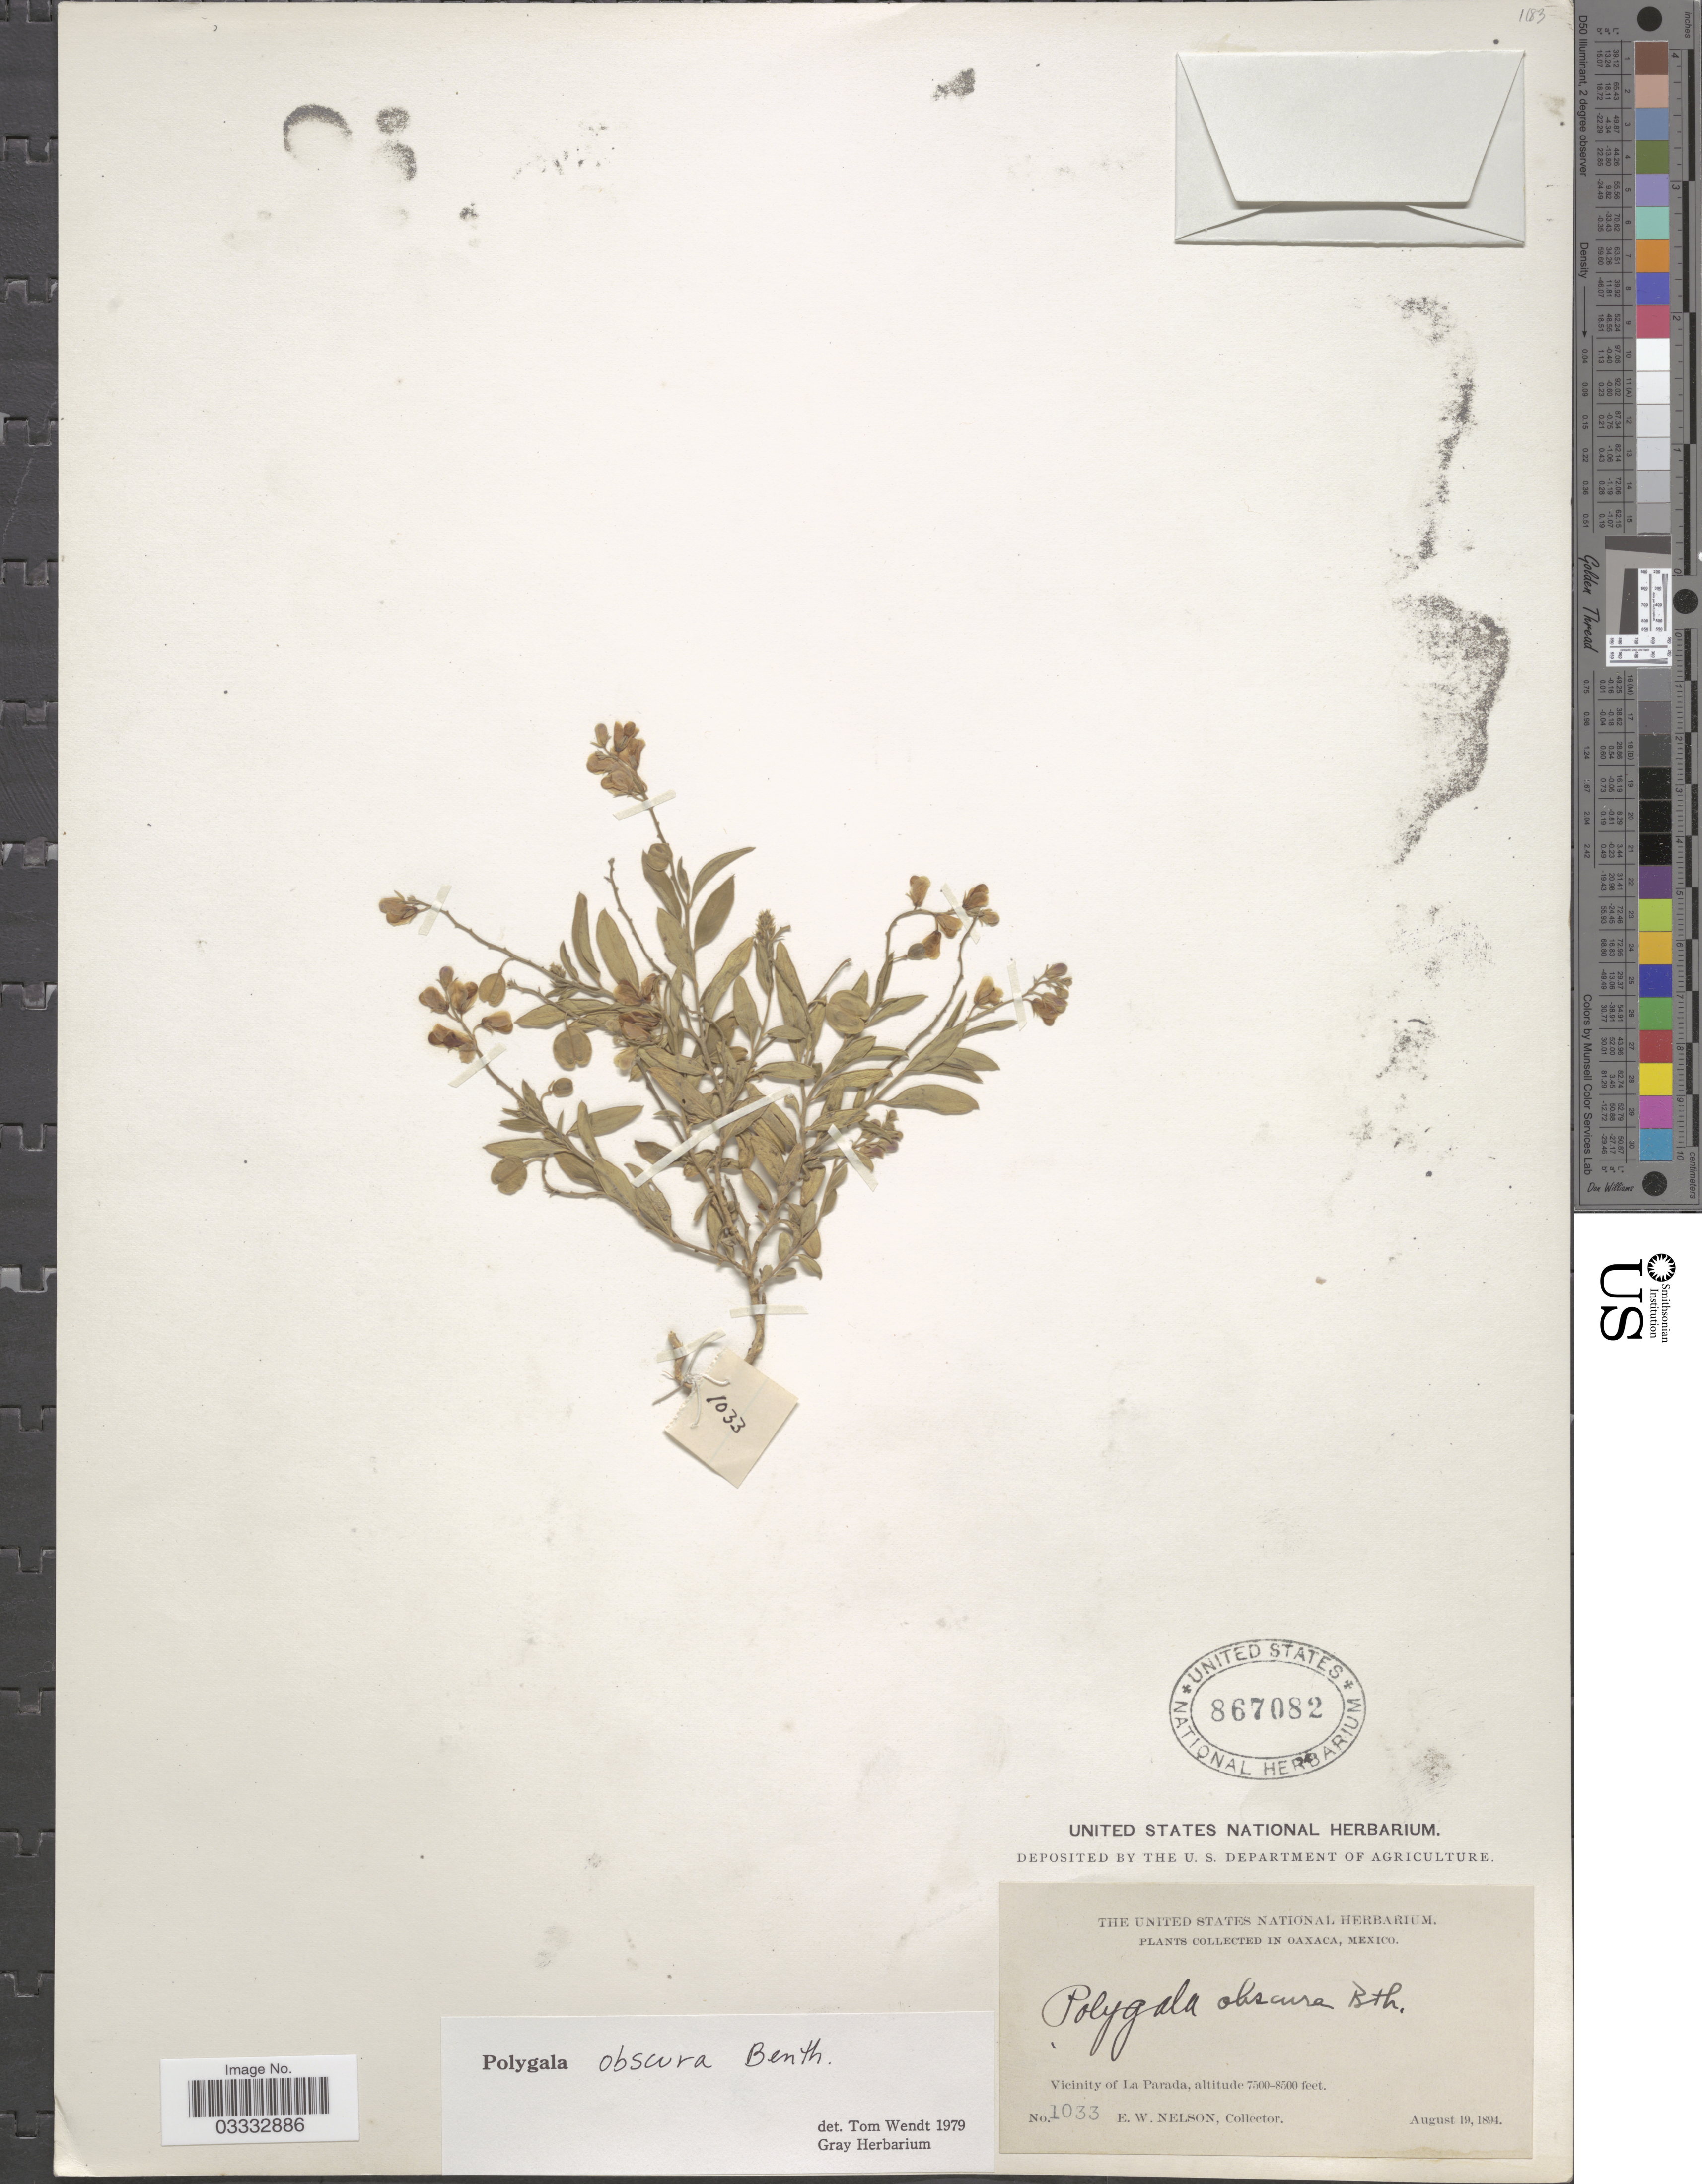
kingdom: Plantae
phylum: Tracheophyta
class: Magnoliopsida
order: Fabales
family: Polygalaceae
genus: Hebecarpa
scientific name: Hebecarpa obscura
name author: (Benth.) J.R. Abbott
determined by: Strong, Mark T., (BOT), Smithsonian Institution - National Museum of Natural History (UNITED STATES)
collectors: E. W. Nelson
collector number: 1033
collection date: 1894-08-19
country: Mexico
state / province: Oaxaca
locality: Vicinity of La Parada.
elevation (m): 2286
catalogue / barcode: US 867082